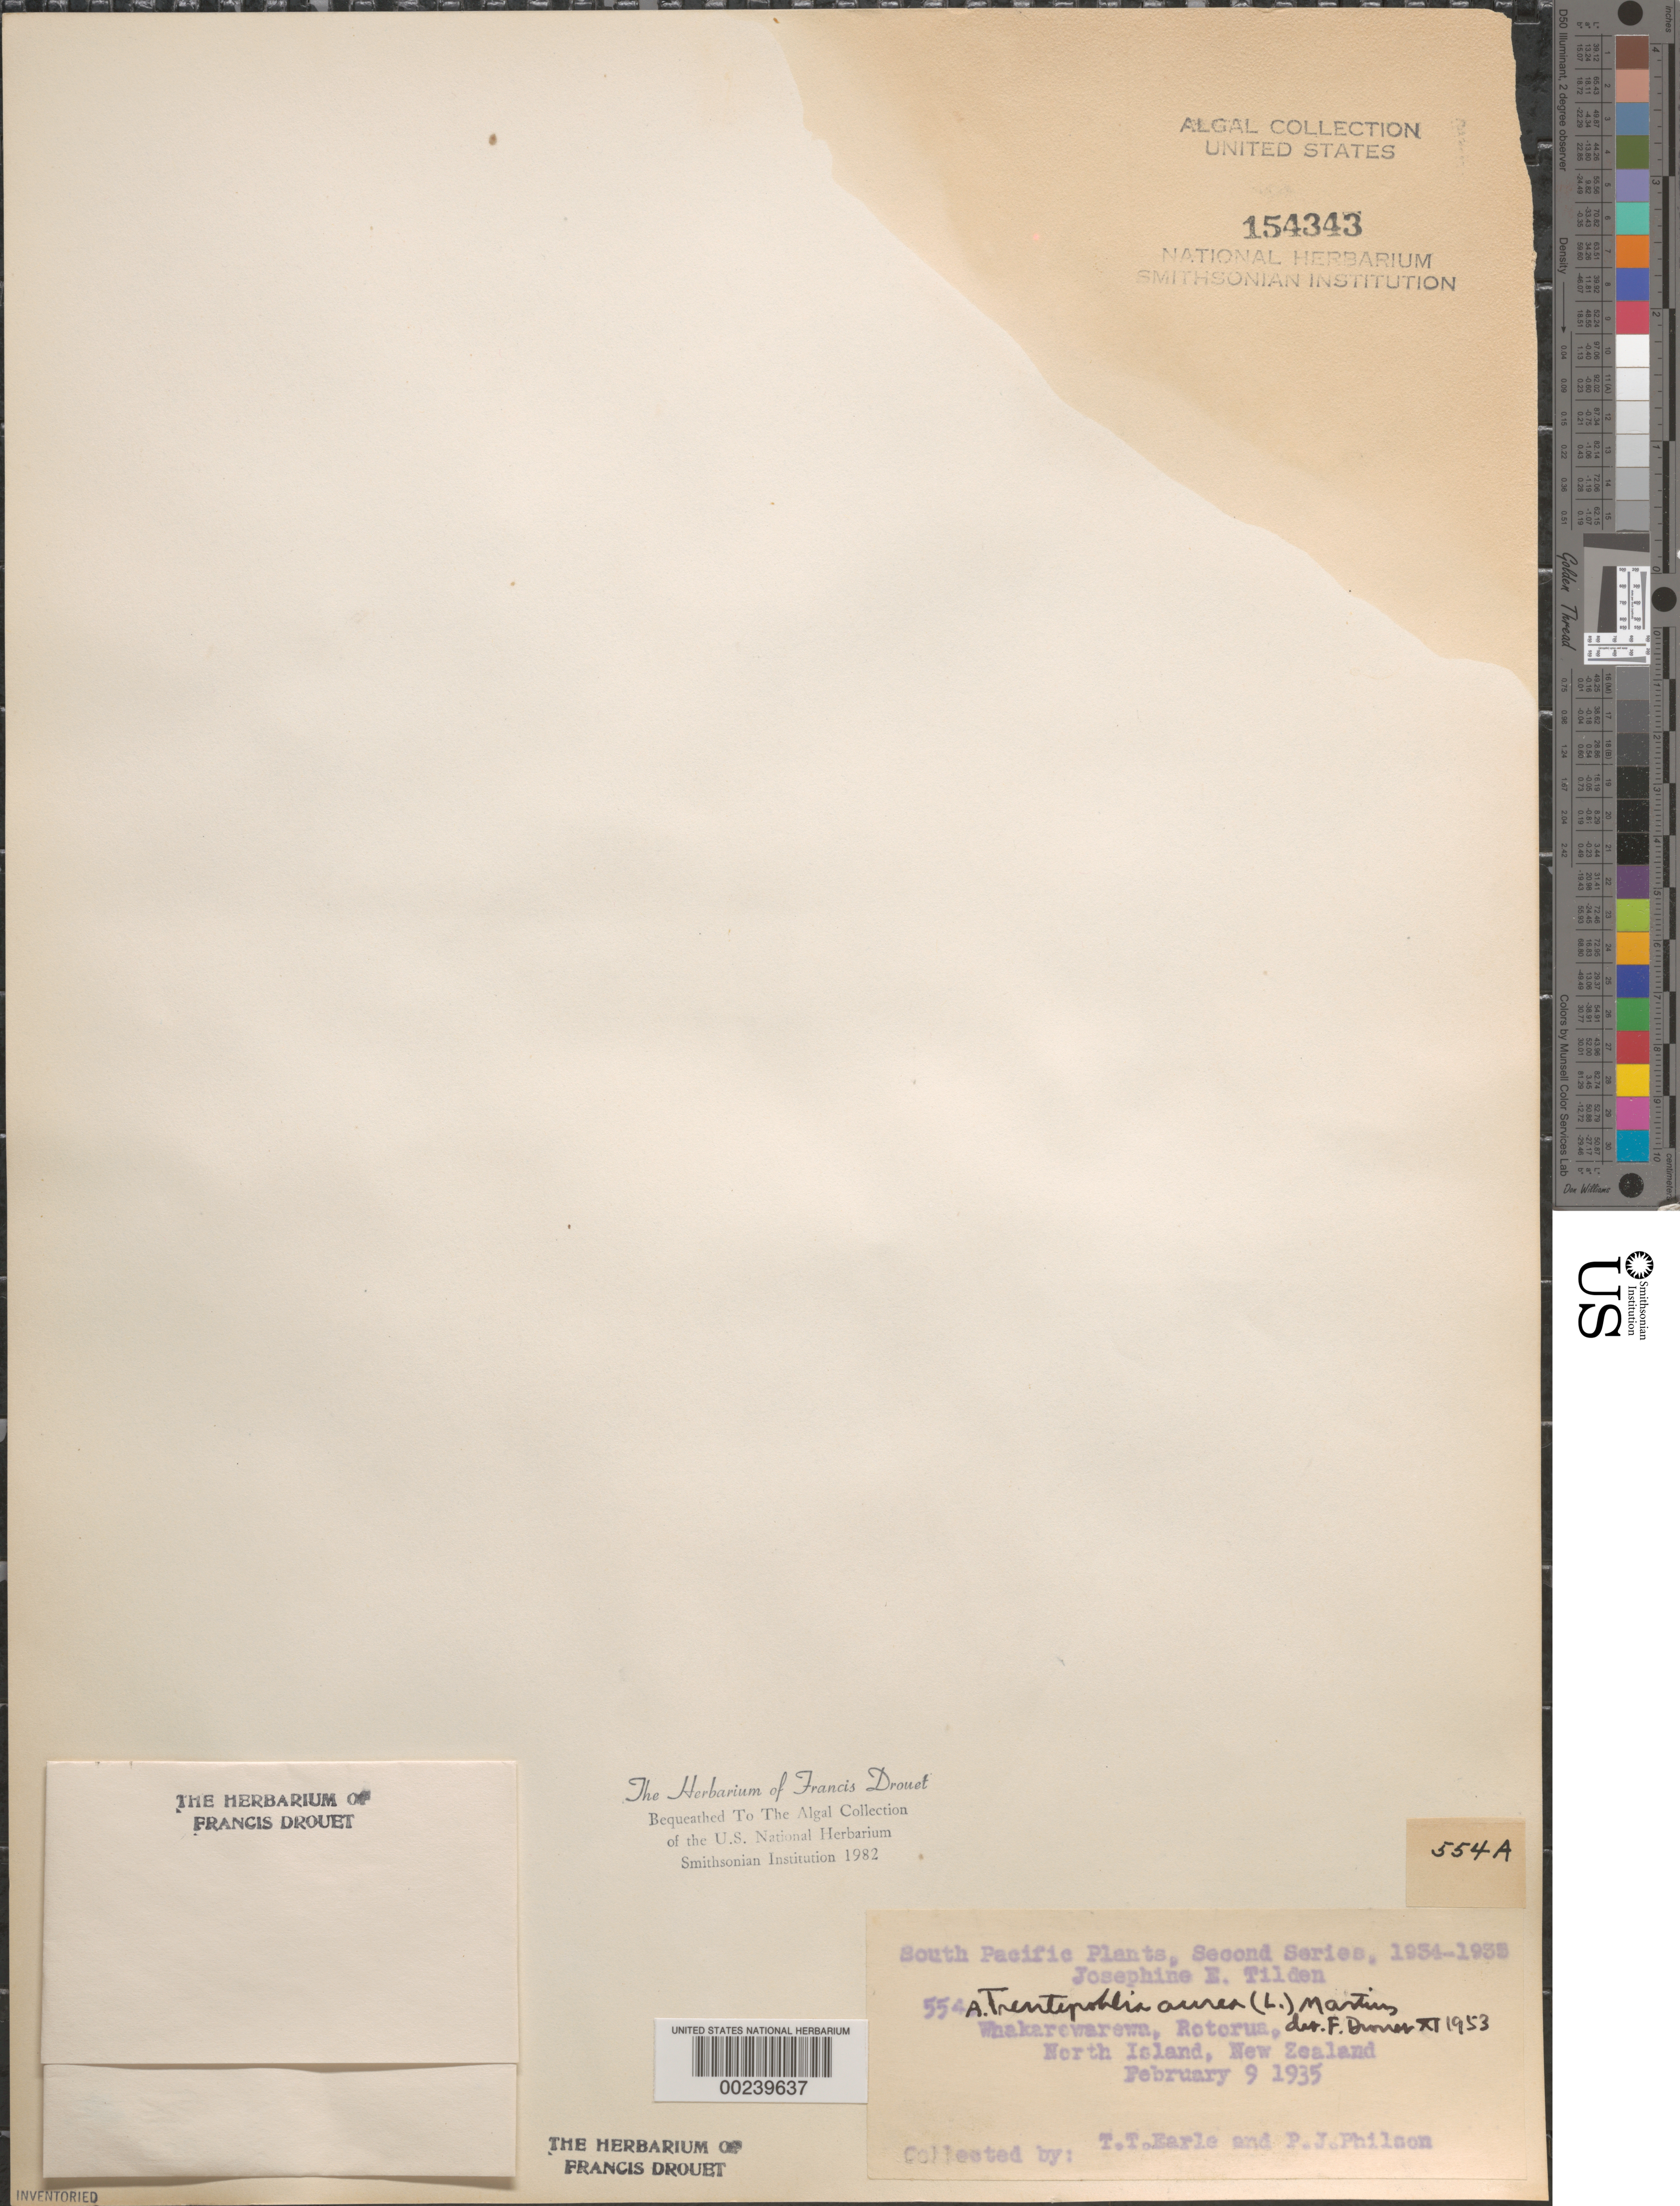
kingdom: Plantae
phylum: Chlorophyta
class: Ulvophyceae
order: Trentepohliales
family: Trentepohliaceae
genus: Trentepohlia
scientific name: Trentepohlia aurea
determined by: Drouet, F. E.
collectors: T. Earle & P. Philson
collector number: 554a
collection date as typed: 09 Feb 1935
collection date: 1935-02-09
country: New Zealand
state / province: Bay of Plenty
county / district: Rotorua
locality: Wharkarewarewa, rotorua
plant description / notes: Tilden, South Pacific Plants, Second Series, 1934-1935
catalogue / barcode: US 154343